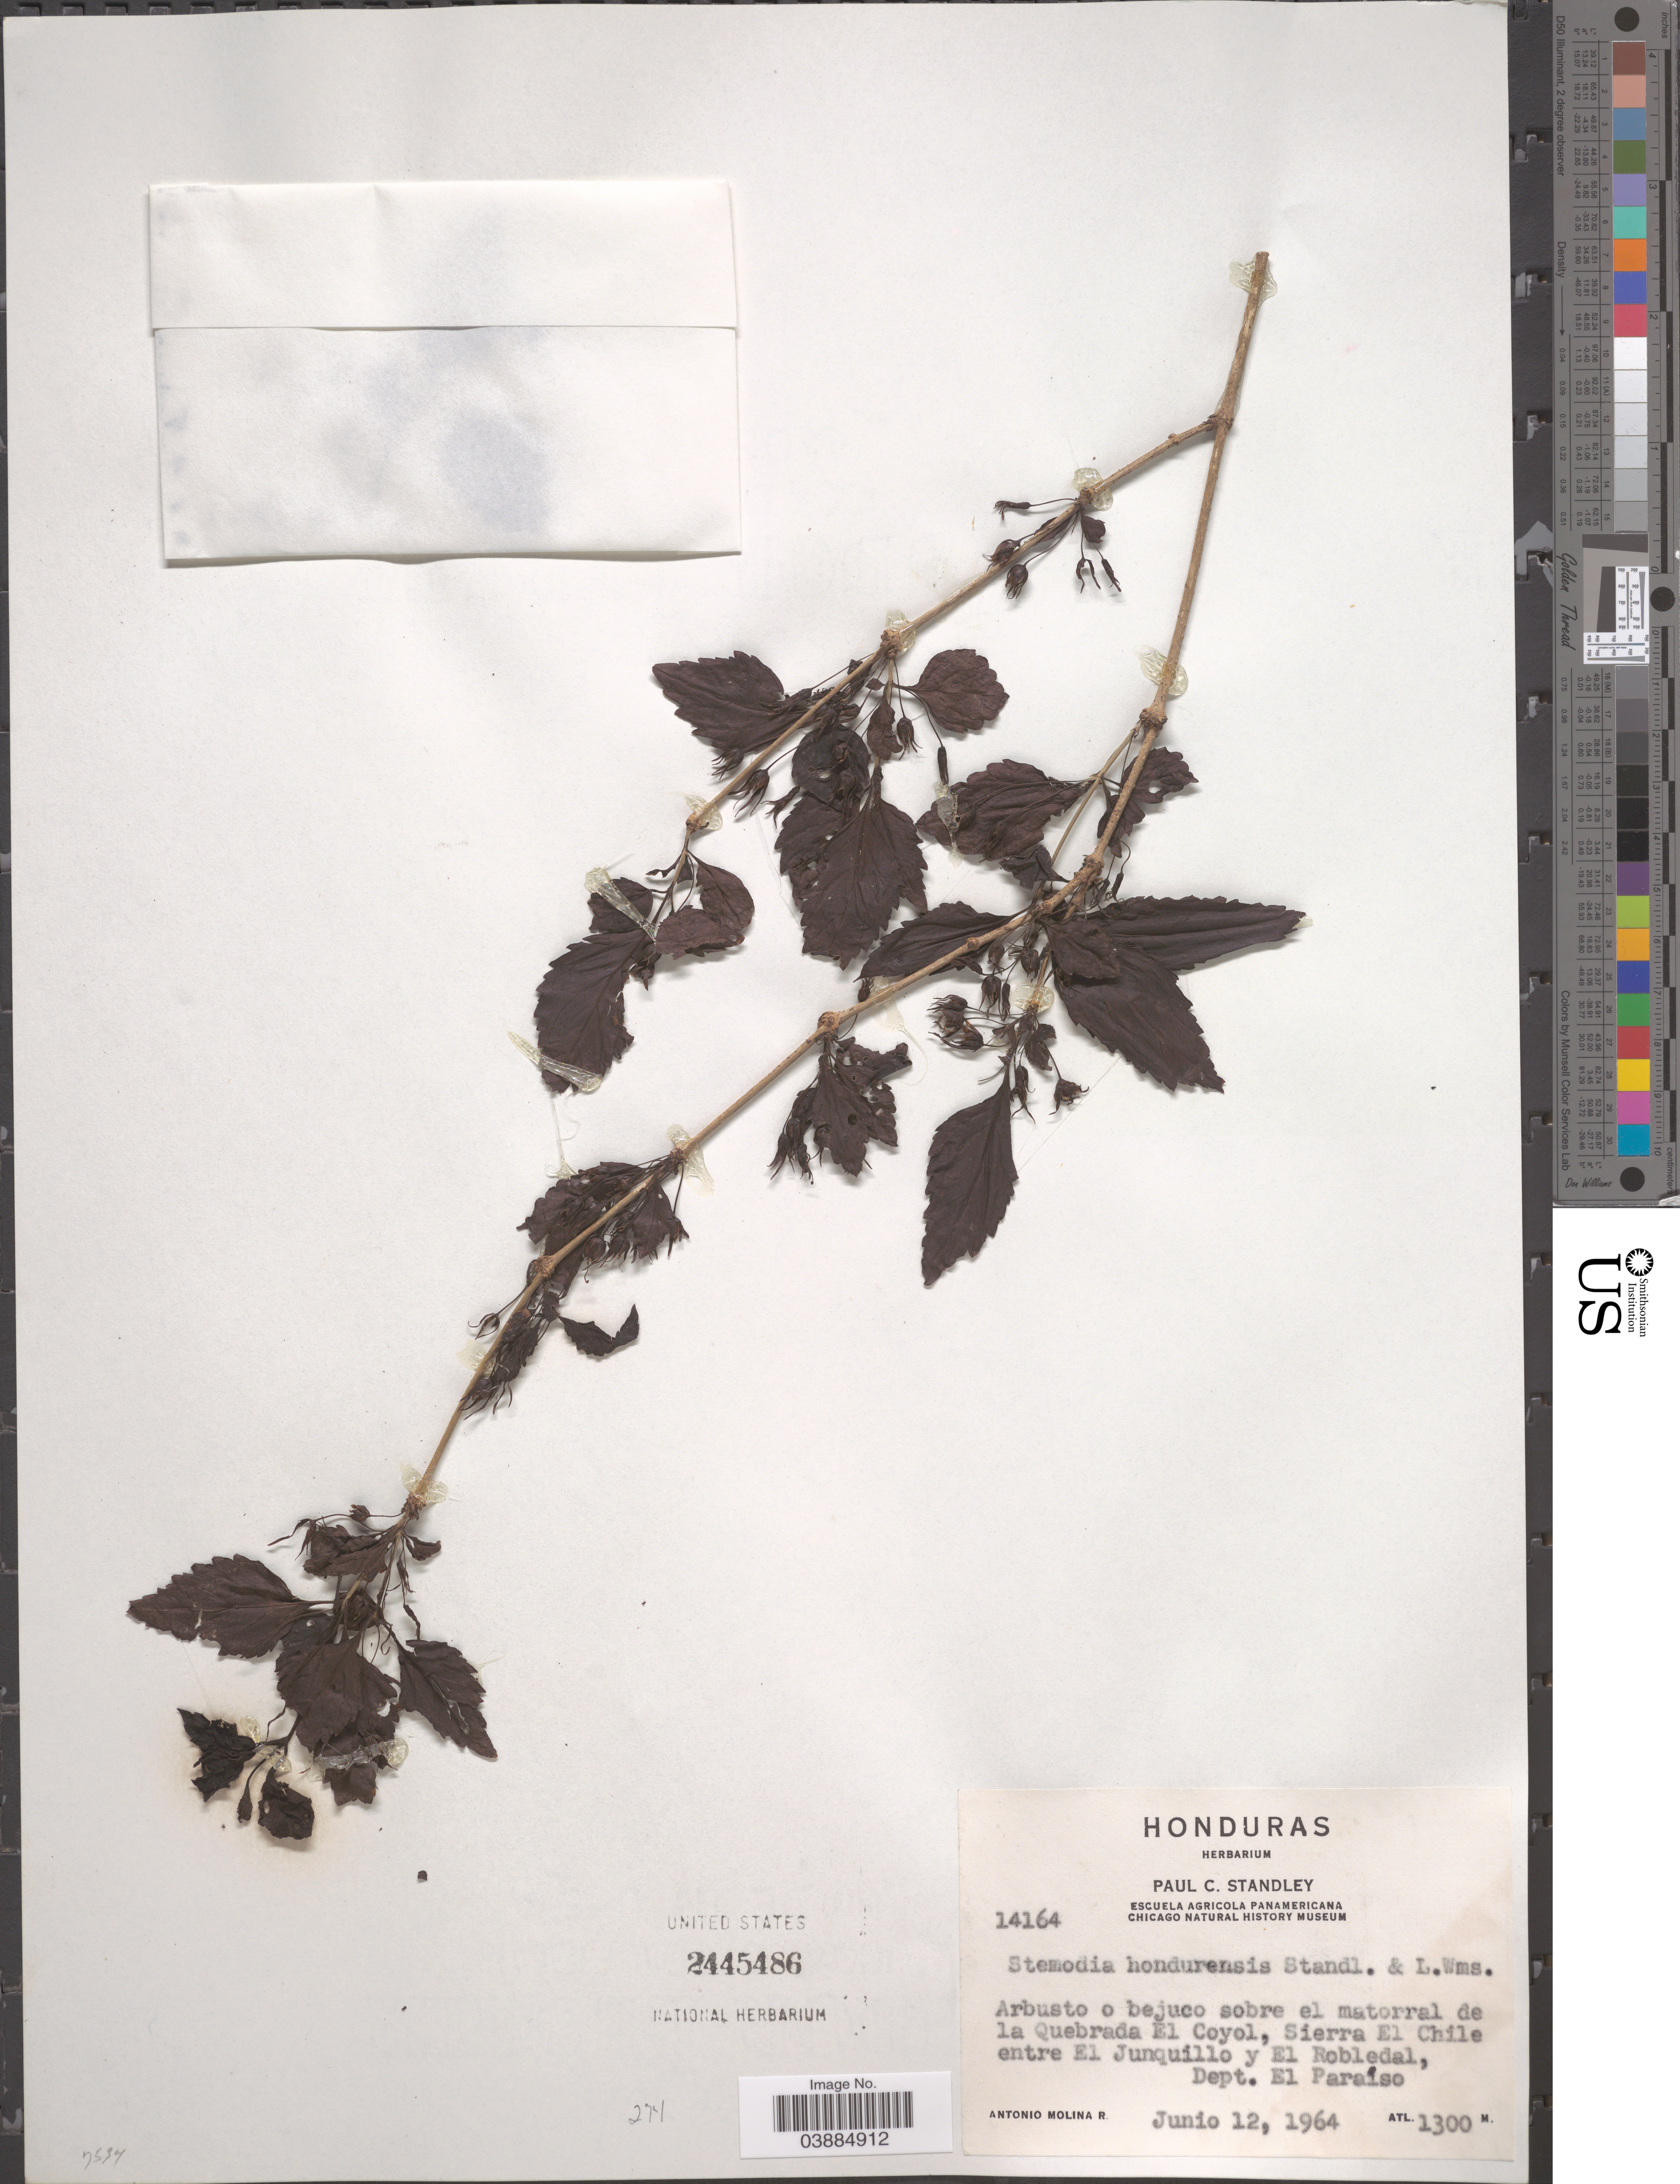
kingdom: Plantae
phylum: Tracheophyta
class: Magnoliopsida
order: Lamiales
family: Plantaginaceae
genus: Stemodia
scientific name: Stemodia hondurensis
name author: Standl. & L.O. Williams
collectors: A. Molina R.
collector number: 14164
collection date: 1964-06-12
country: Honduras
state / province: El Paraiso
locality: Arbusto o bejuco sobre el matorral de la Quebrada El Coyol, Sierra El Chile netra El Junquillo y El Robledal, Dept. El Paraíso.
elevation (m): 1300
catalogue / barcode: US 2445486